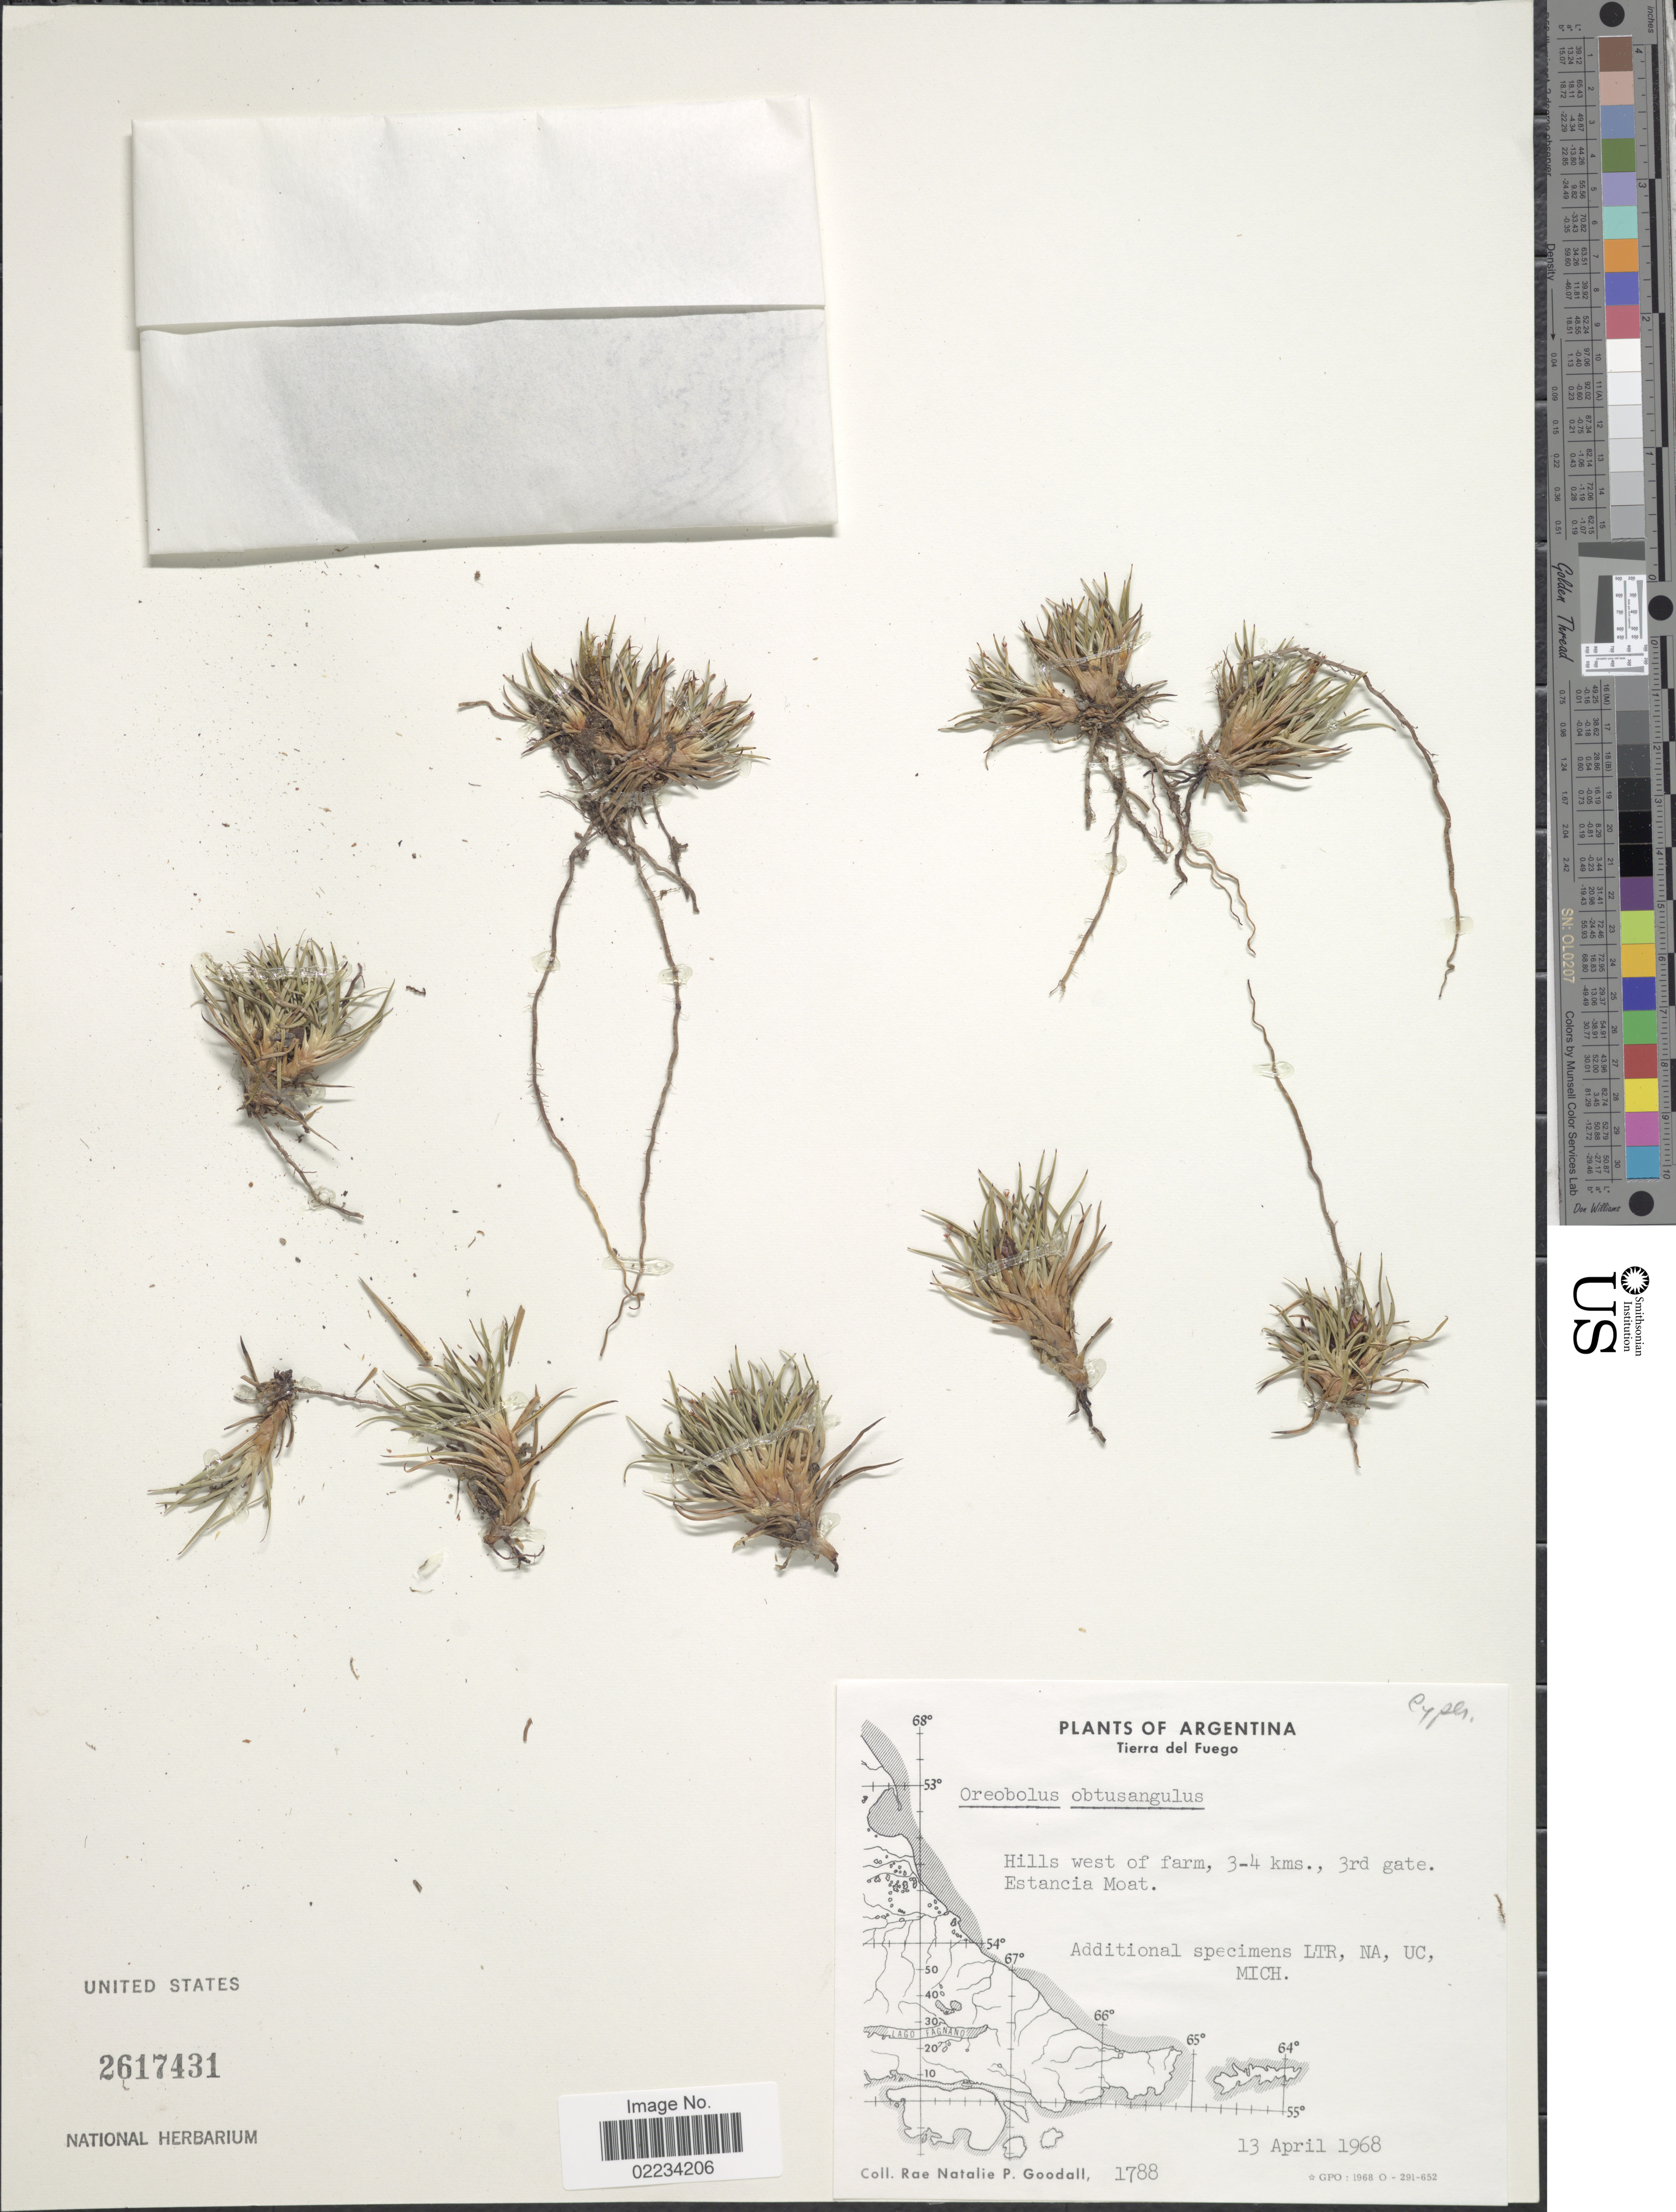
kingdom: Plantae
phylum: Tracheophyta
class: Liliopsida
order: Poales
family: Cyperaceae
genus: Oreobolus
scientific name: Oreobolus obtusangulus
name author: Gaudich.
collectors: R. Goodall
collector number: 1788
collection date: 1968-04-13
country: Argentina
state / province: Tierra del Fuego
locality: Hills west of farm, 3-4 kms., 3rd gate. Estancia Moat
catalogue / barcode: US 2617431